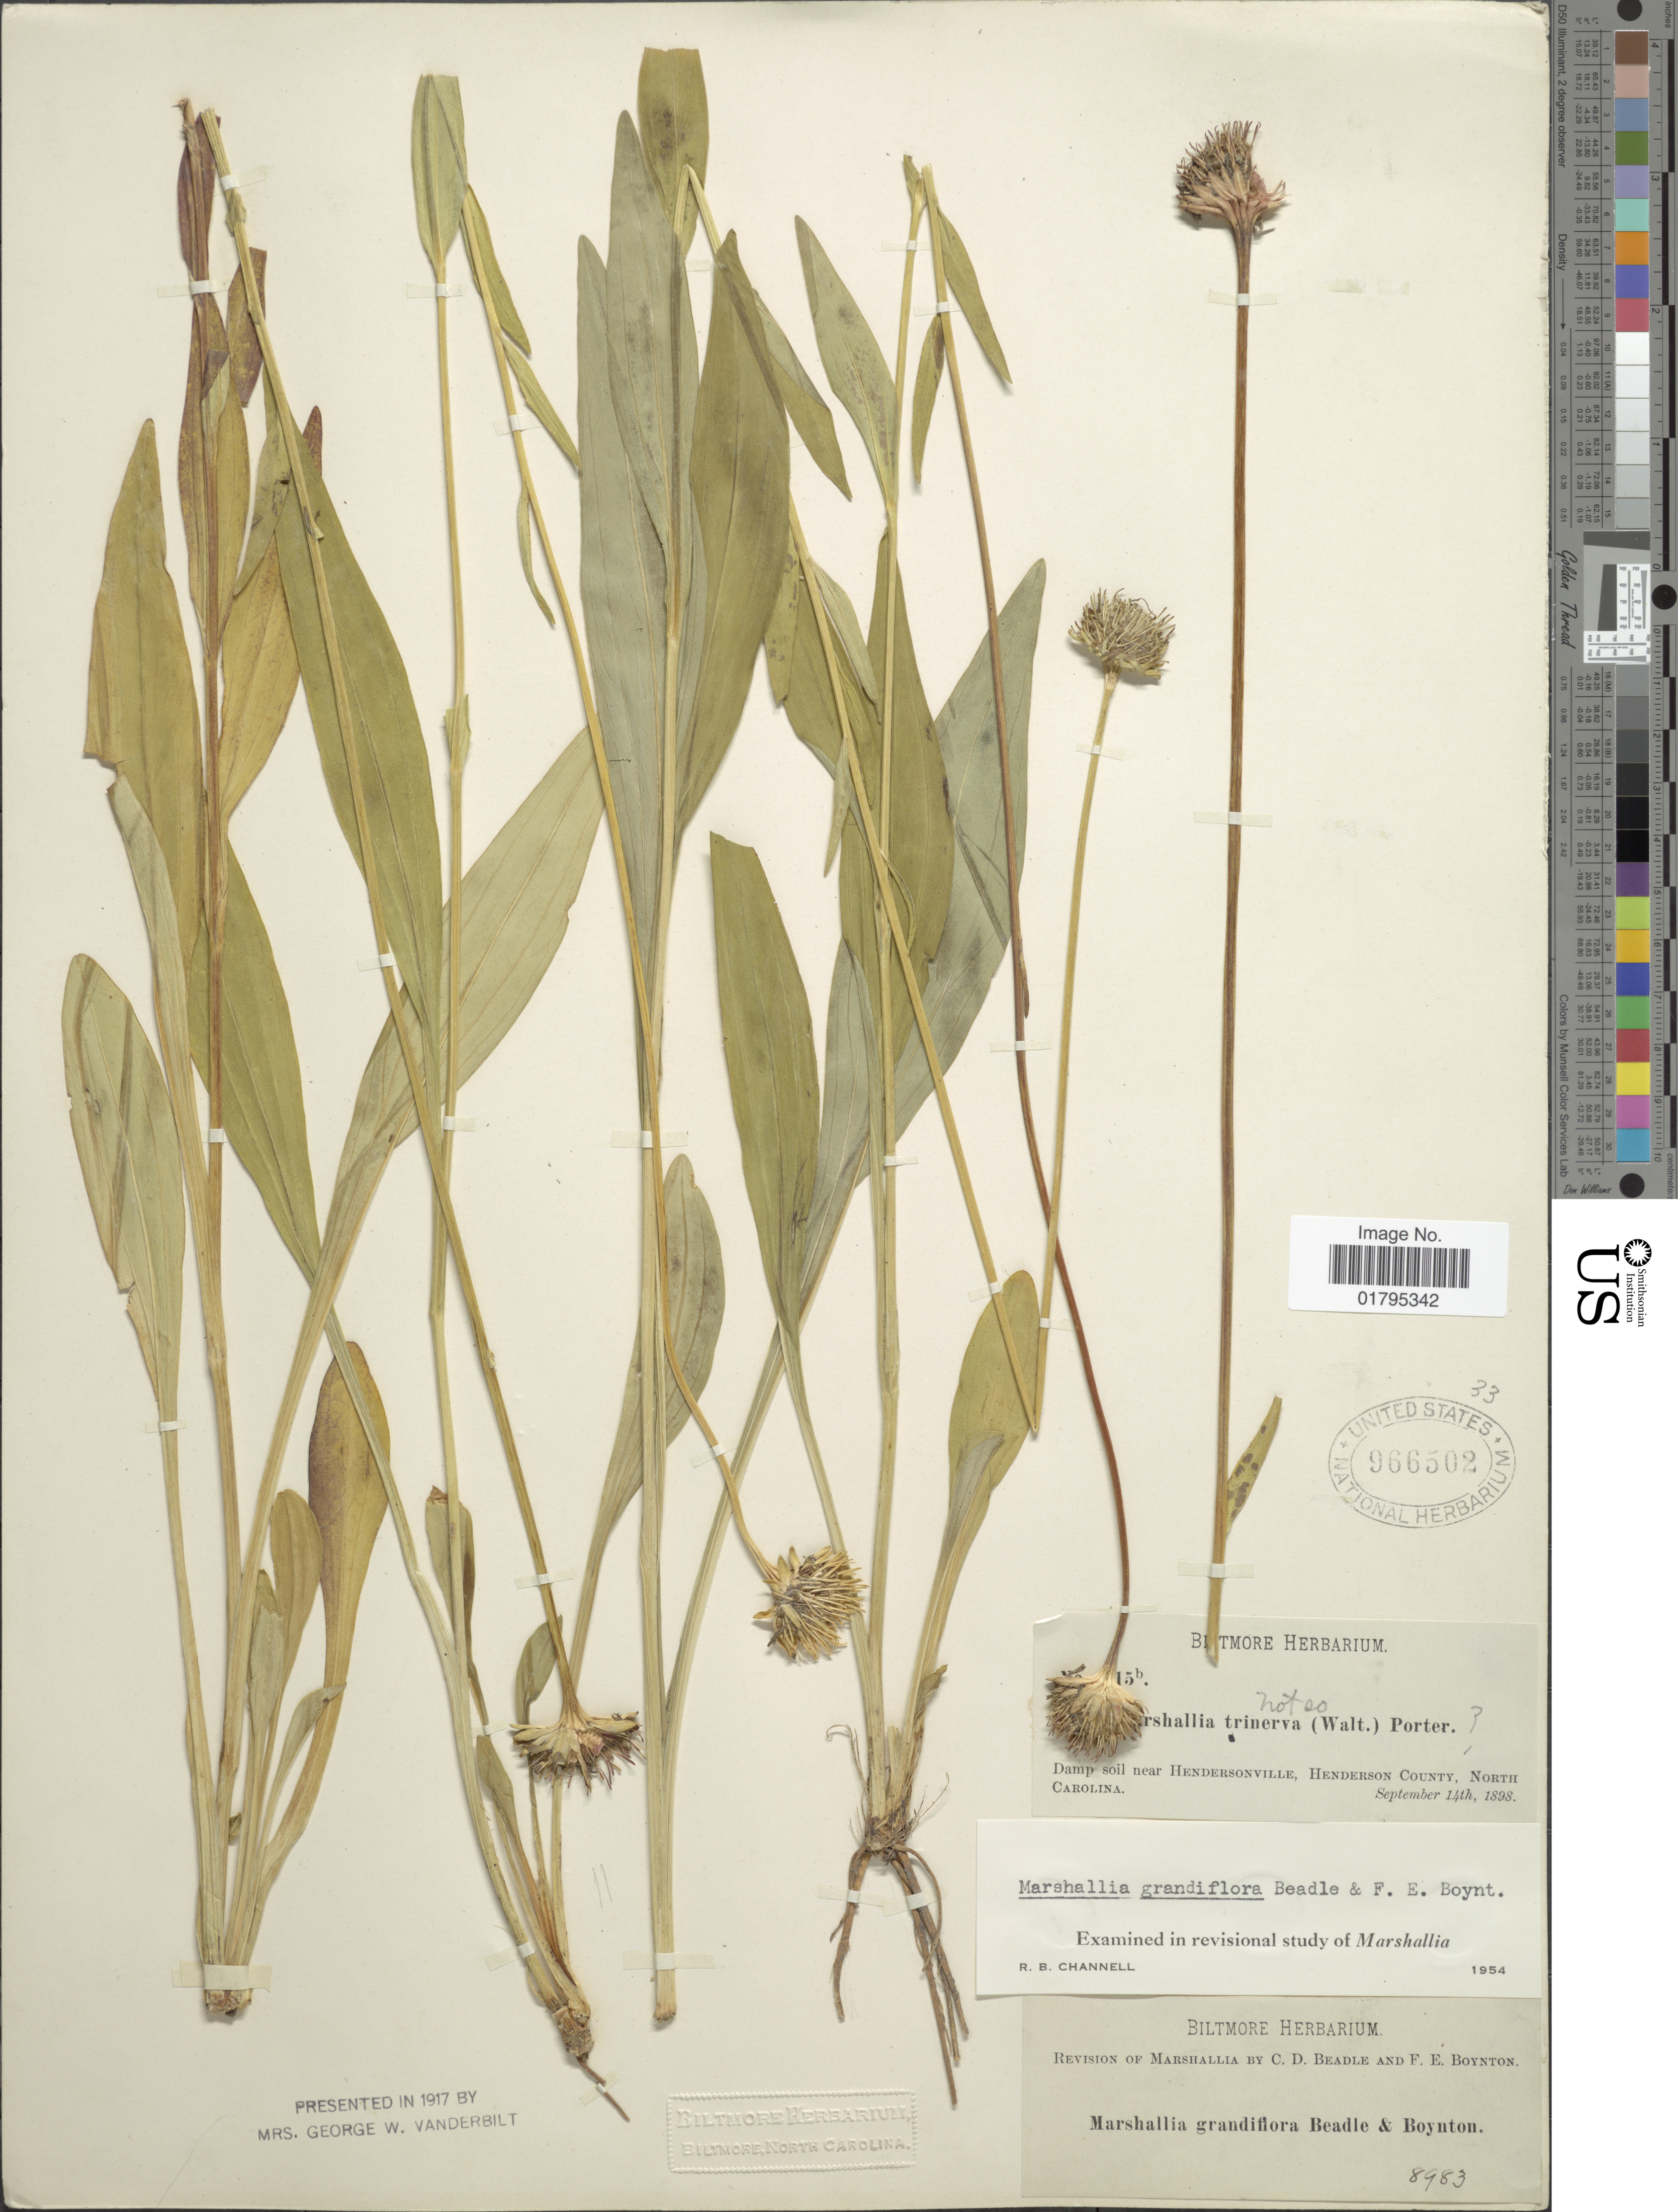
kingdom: Plantae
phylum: Tracheophyta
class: Magnoliopsida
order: Asterales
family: Asteraceae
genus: Marshallia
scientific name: Marshallia grandiflora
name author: Beadle & F.E. Boynton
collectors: ex herb. Biltmore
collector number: !15b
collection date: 1893-09-14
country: United States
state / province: North Carolina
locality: Damp soil near Hendersonville , Henderson County, North Carolina.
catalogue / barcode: US 966502